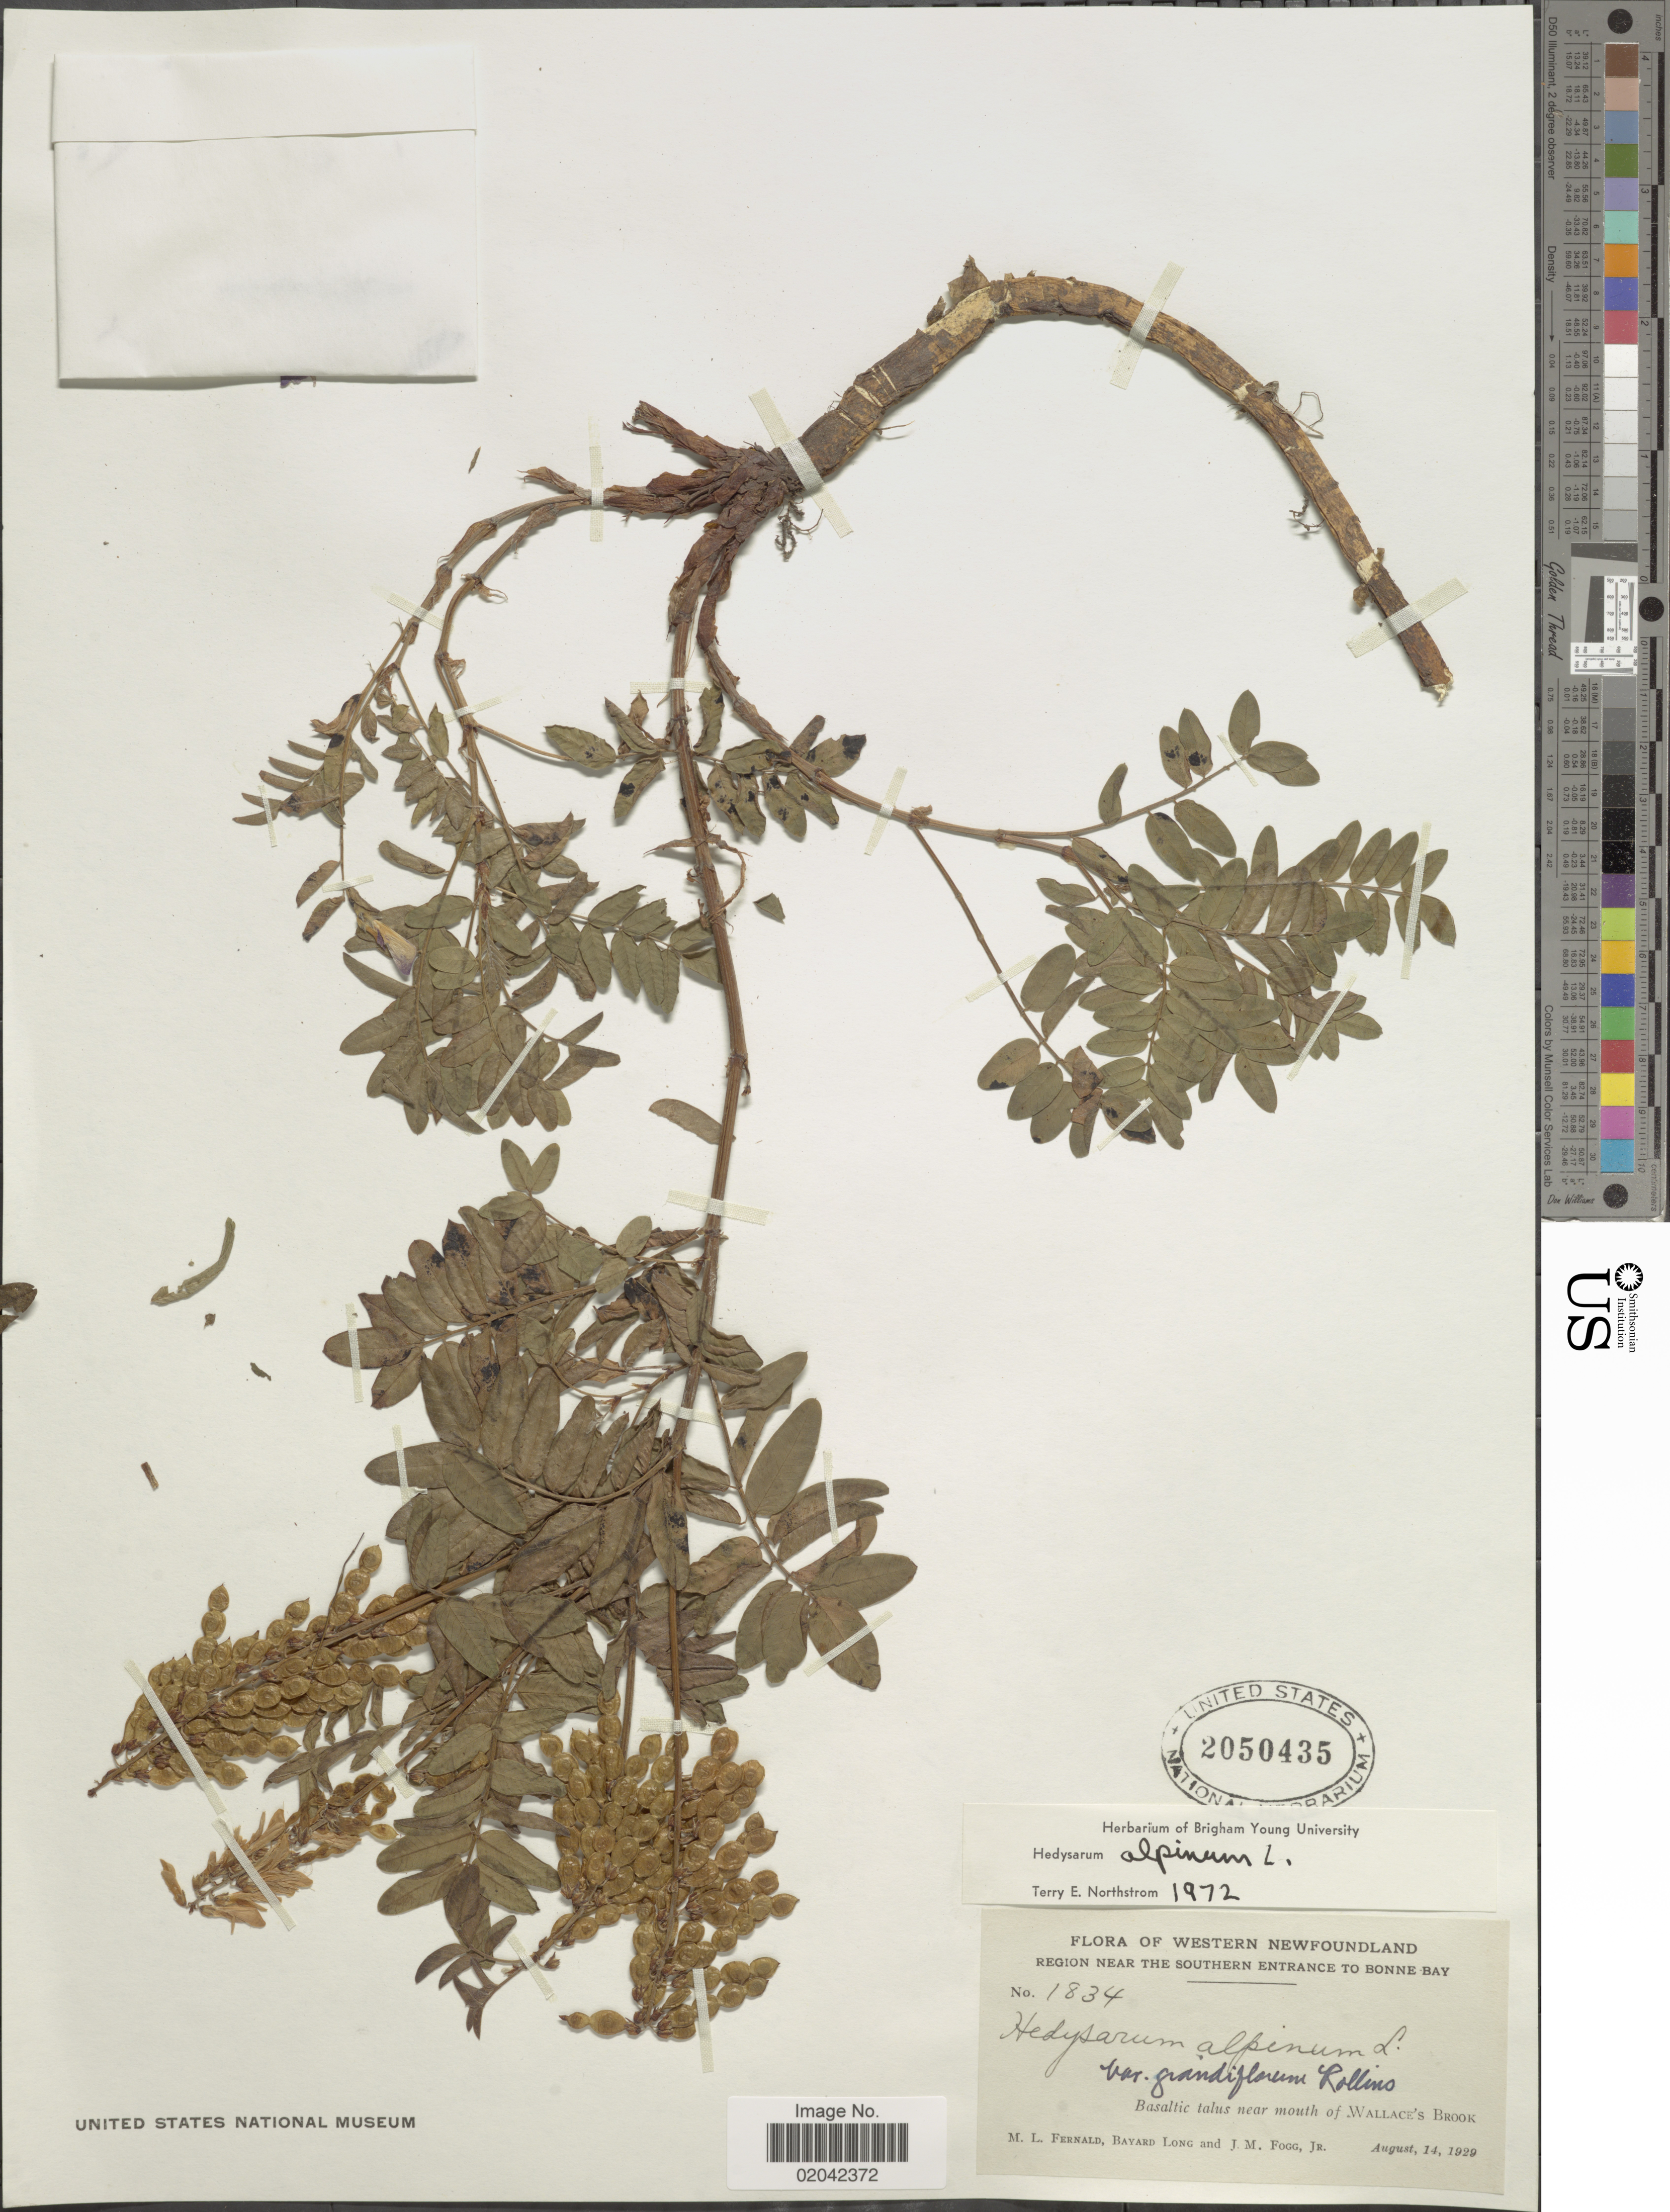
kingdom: Plantae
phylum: Tracheophyta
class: Magnoliopsida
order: Fabales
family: Fabaceae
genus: Hedysarum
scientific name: Hedysarum alpinum var. americanum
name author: Michx. ex Pursh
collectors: M. L. Fernald, B. Long & J. Fogg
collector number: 1834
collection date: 1929-08-14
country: Canada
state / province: Newfoundland and Labrador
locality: Western Newfoundland, region near the southern entrance to Bonne Bay, near mouth of Wallace's Brook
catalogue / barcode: US 2050435